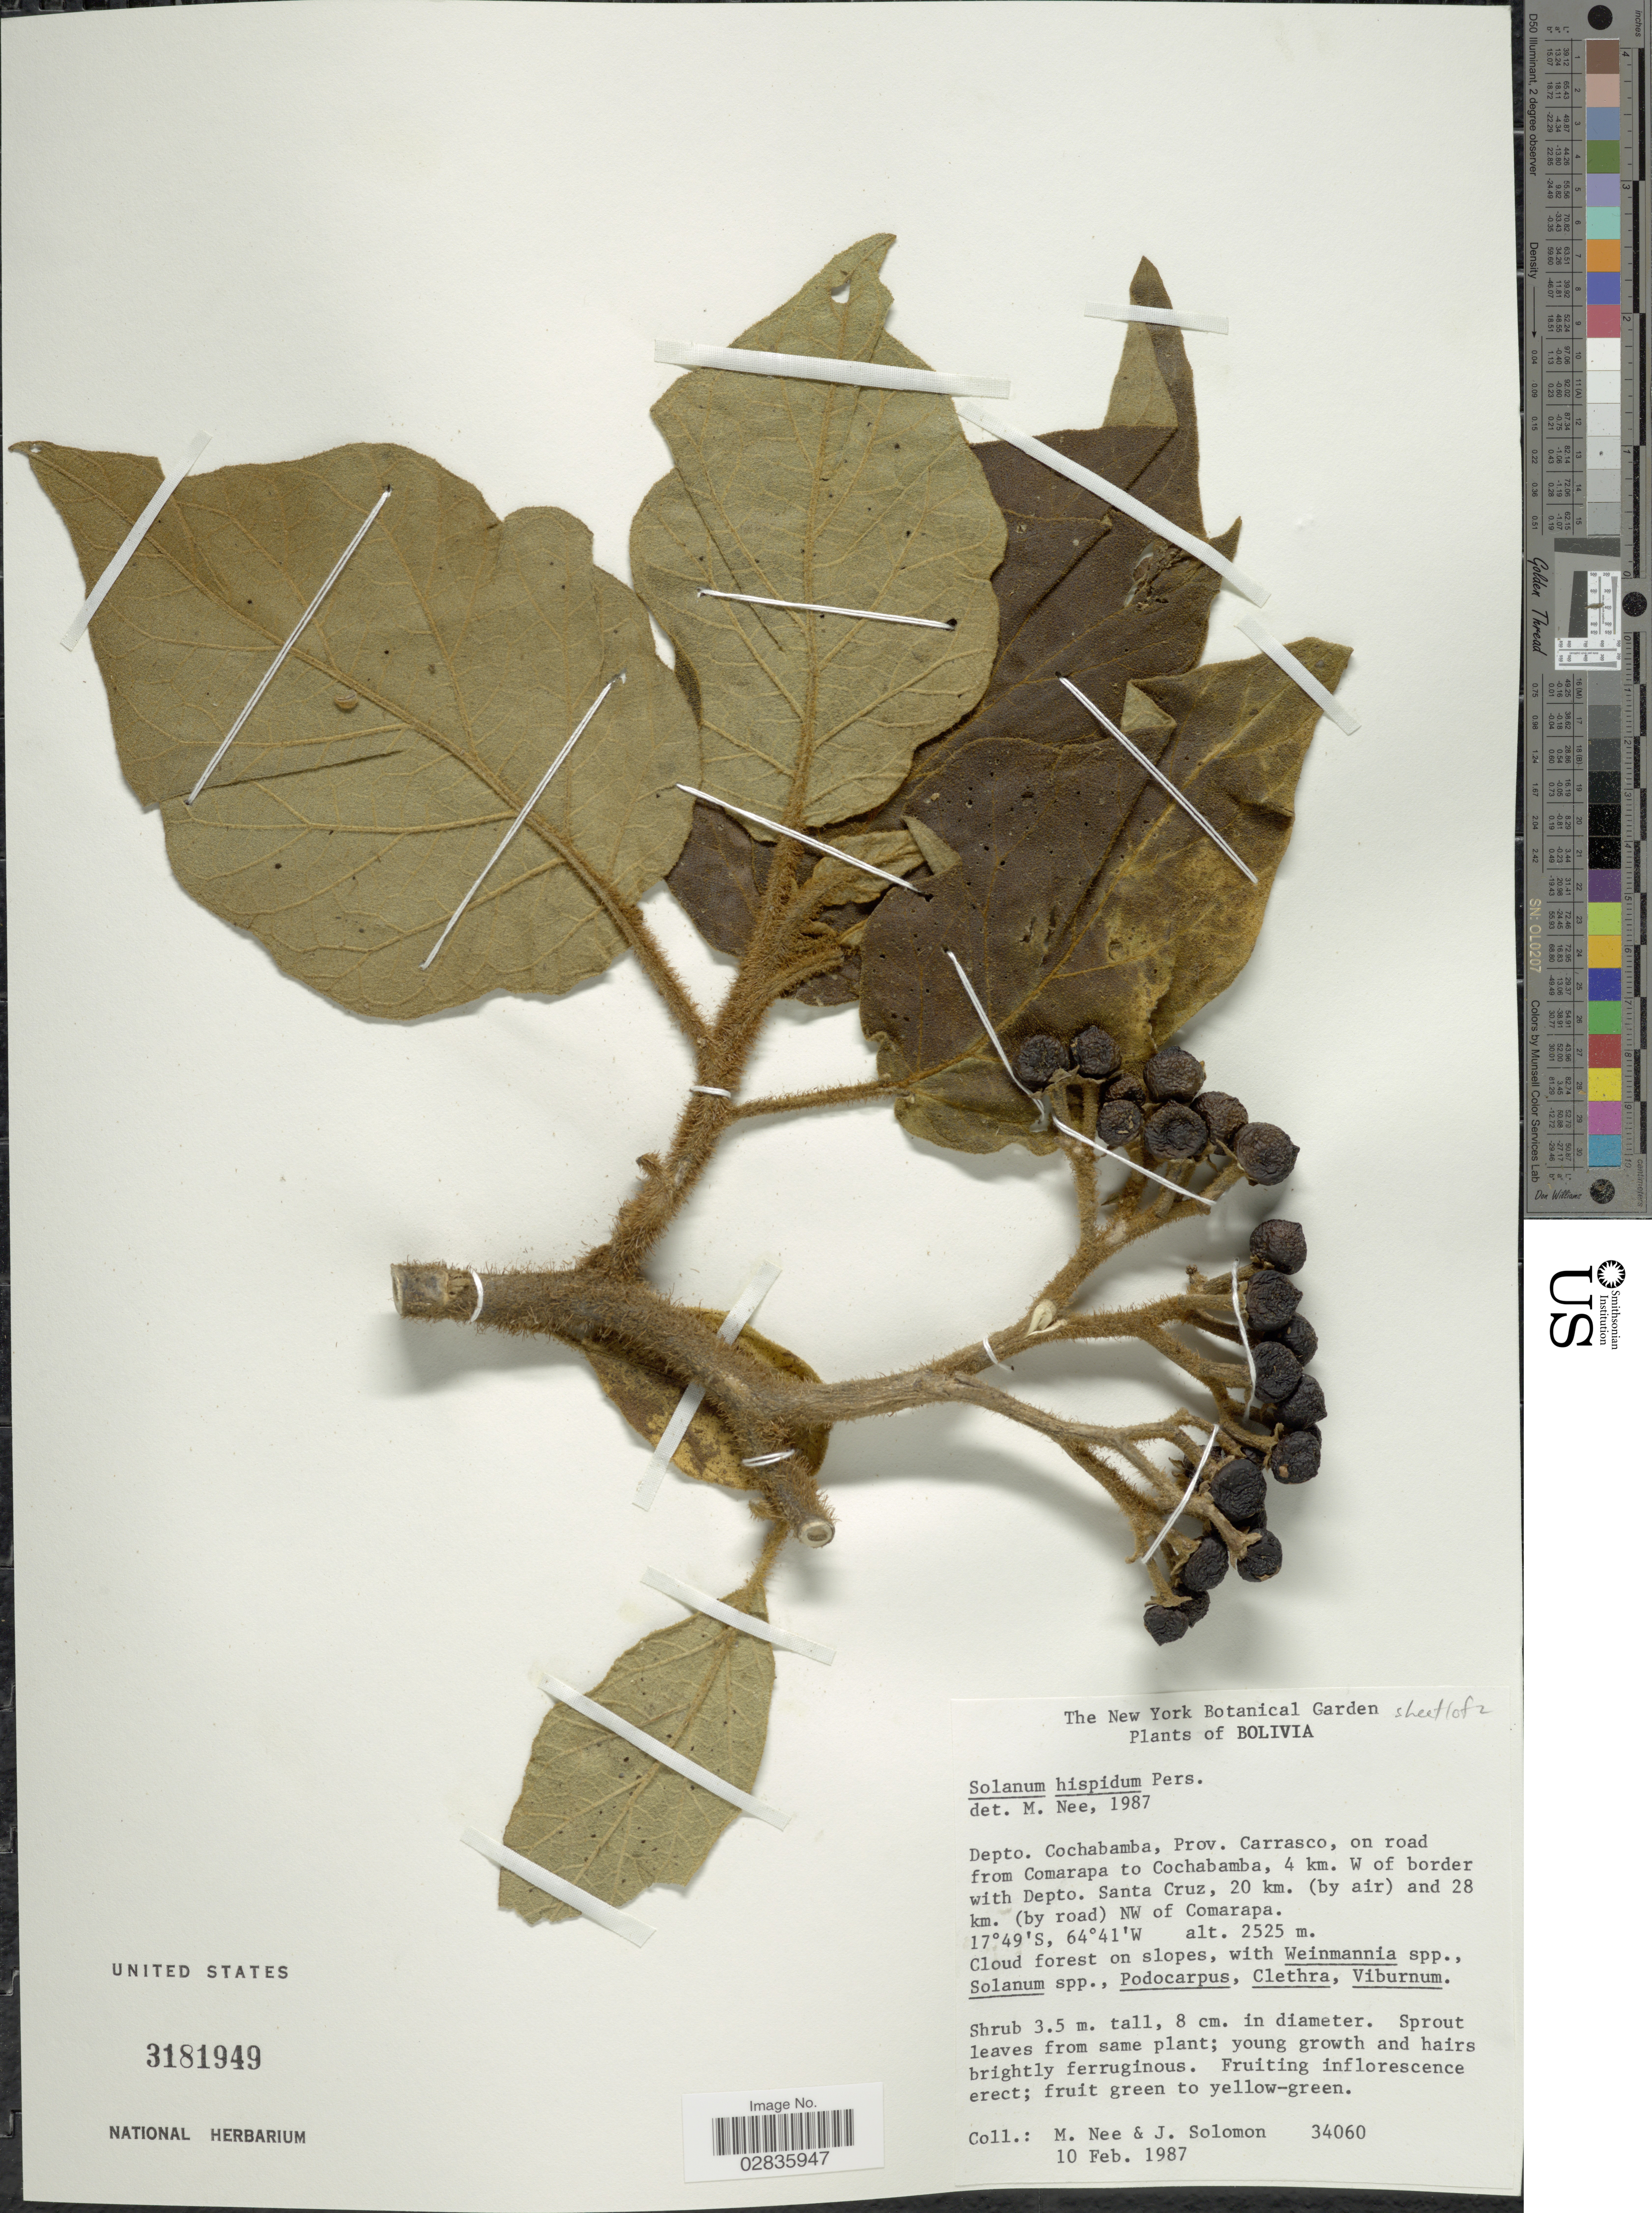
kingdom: Plantae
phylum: Tracheophyta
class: Magnoliopsida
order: Solanales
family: Solanaceae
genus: Solanum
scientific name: Solanum hispidum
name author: Pers.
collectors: M. Nee & J. Solomon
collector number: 34060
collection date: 1987-02-10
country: Bolivia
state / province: Cochabamba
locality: Depto. Cochabamba, Prov. Carrasco, on road from Comarampa to Cochabamba, 4 km. W of border with Depto. Santa Cruz, 20 km. (by air) and 28 km. (by road) NW of Comarapa.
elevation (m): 2525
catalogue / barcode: US 3181949